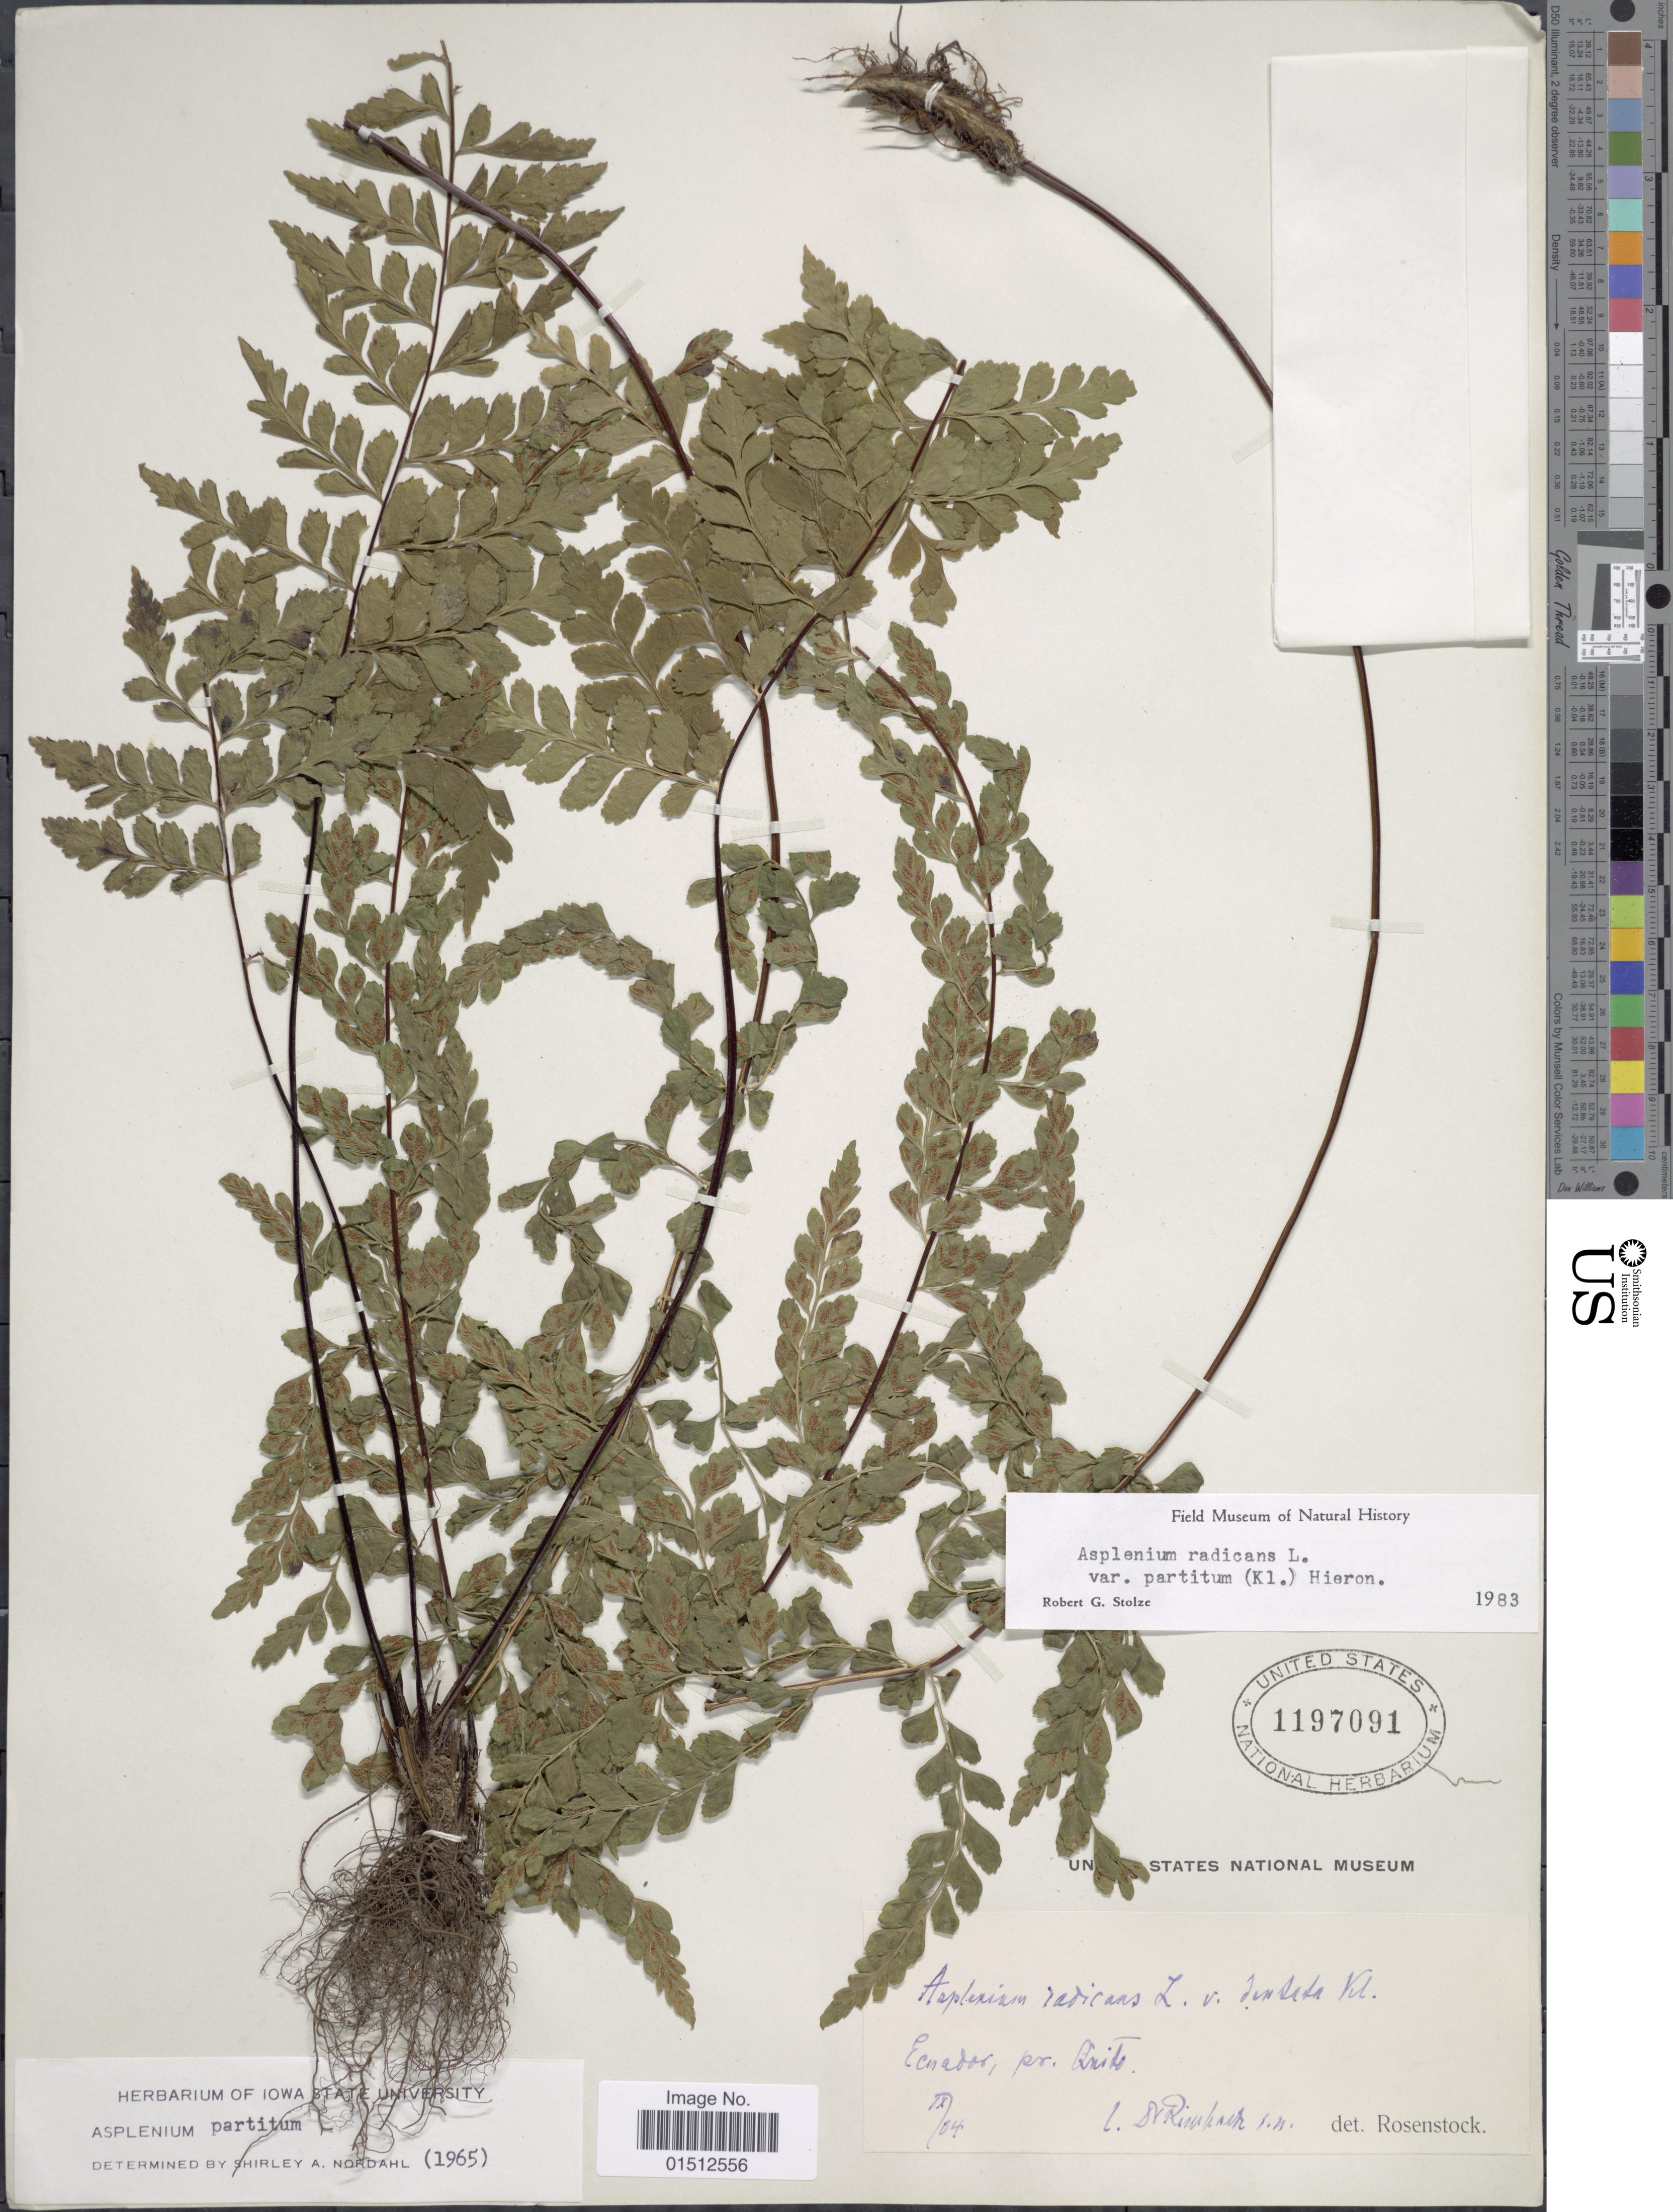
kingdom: Plantae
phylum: Tracheophyta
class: Polypodiopsida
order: Polypodiales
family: Aspleniaceae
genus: Asplenium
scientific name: Asplenium radicans var. partitum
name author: (Klotzsch) Hieron.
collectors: Rimbach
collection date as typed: Transcribed d/m/y: /9/4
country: Ecuador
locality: Ecuador, pr. Quito.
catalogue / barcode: US 1197091